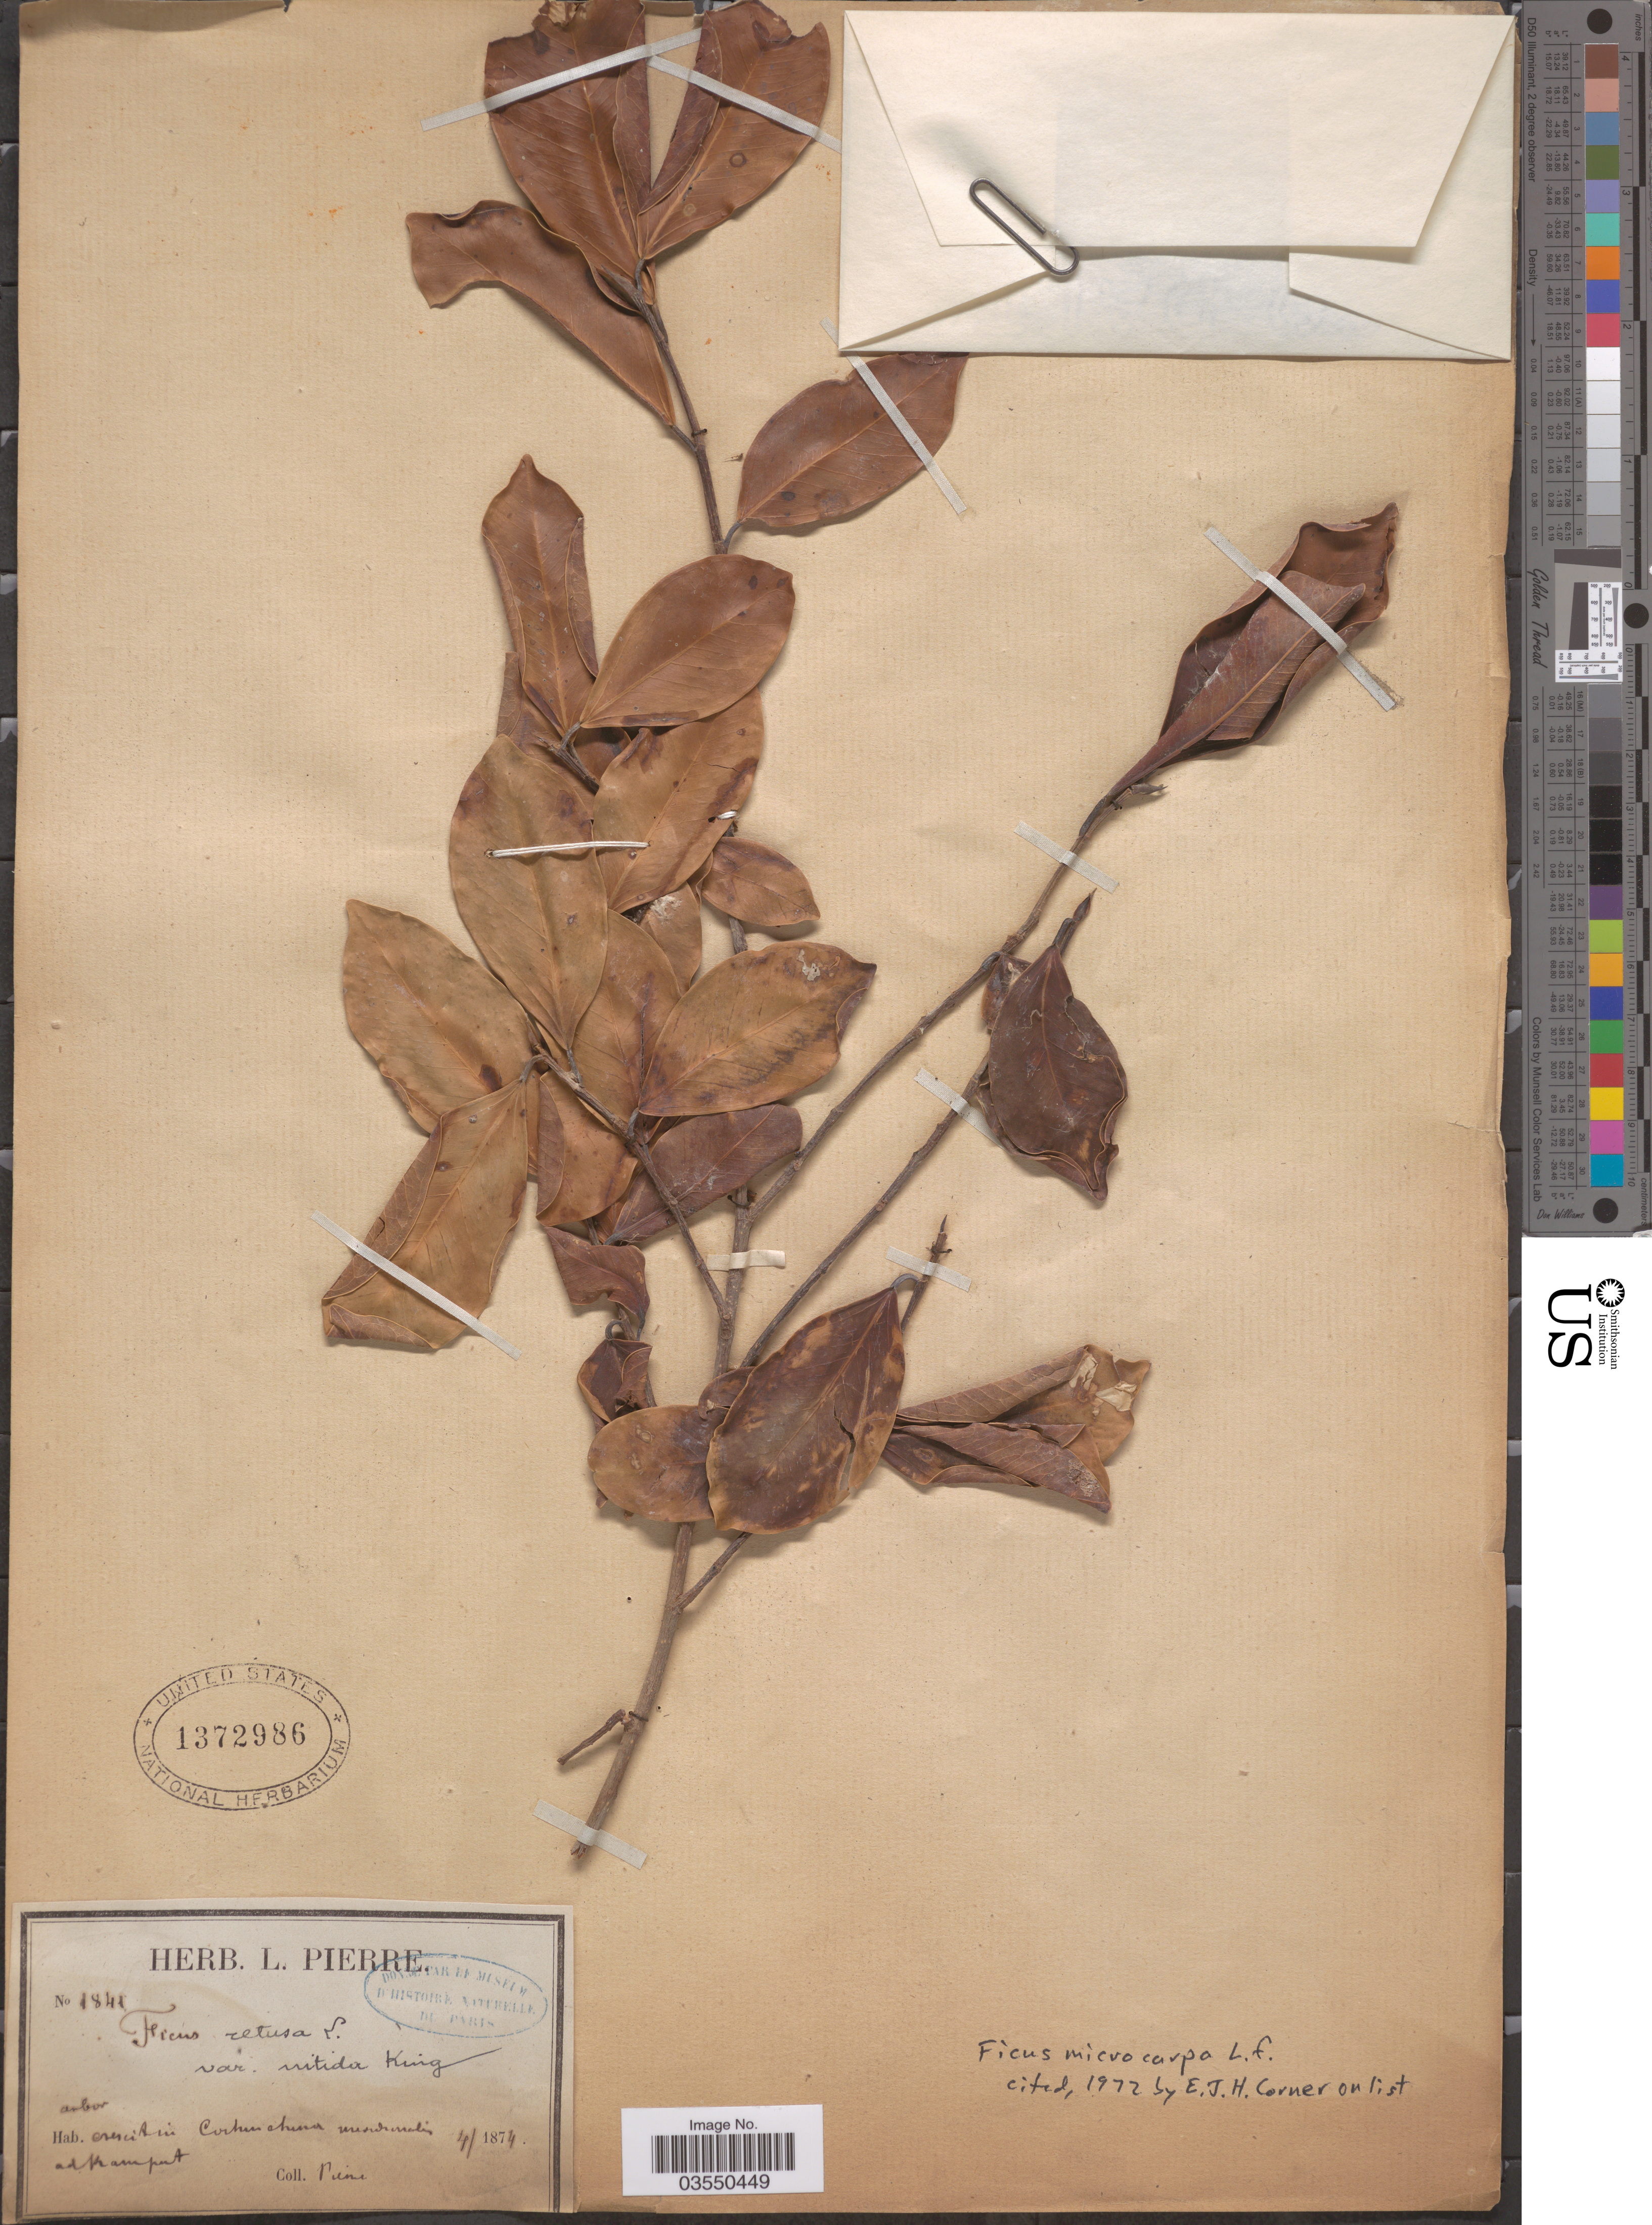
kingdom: Plantae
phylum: Tracheophyta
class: Magnoliopsida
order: Rosales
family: Moraceae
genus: Ficus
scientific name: Ficus microcarpa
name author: L. f.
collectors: L. Pierre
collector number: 1841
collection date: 1874-04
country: Vietnam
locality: Crescit in Cochinchina meridionalis ad Kamput.*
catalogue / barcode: US 1372986